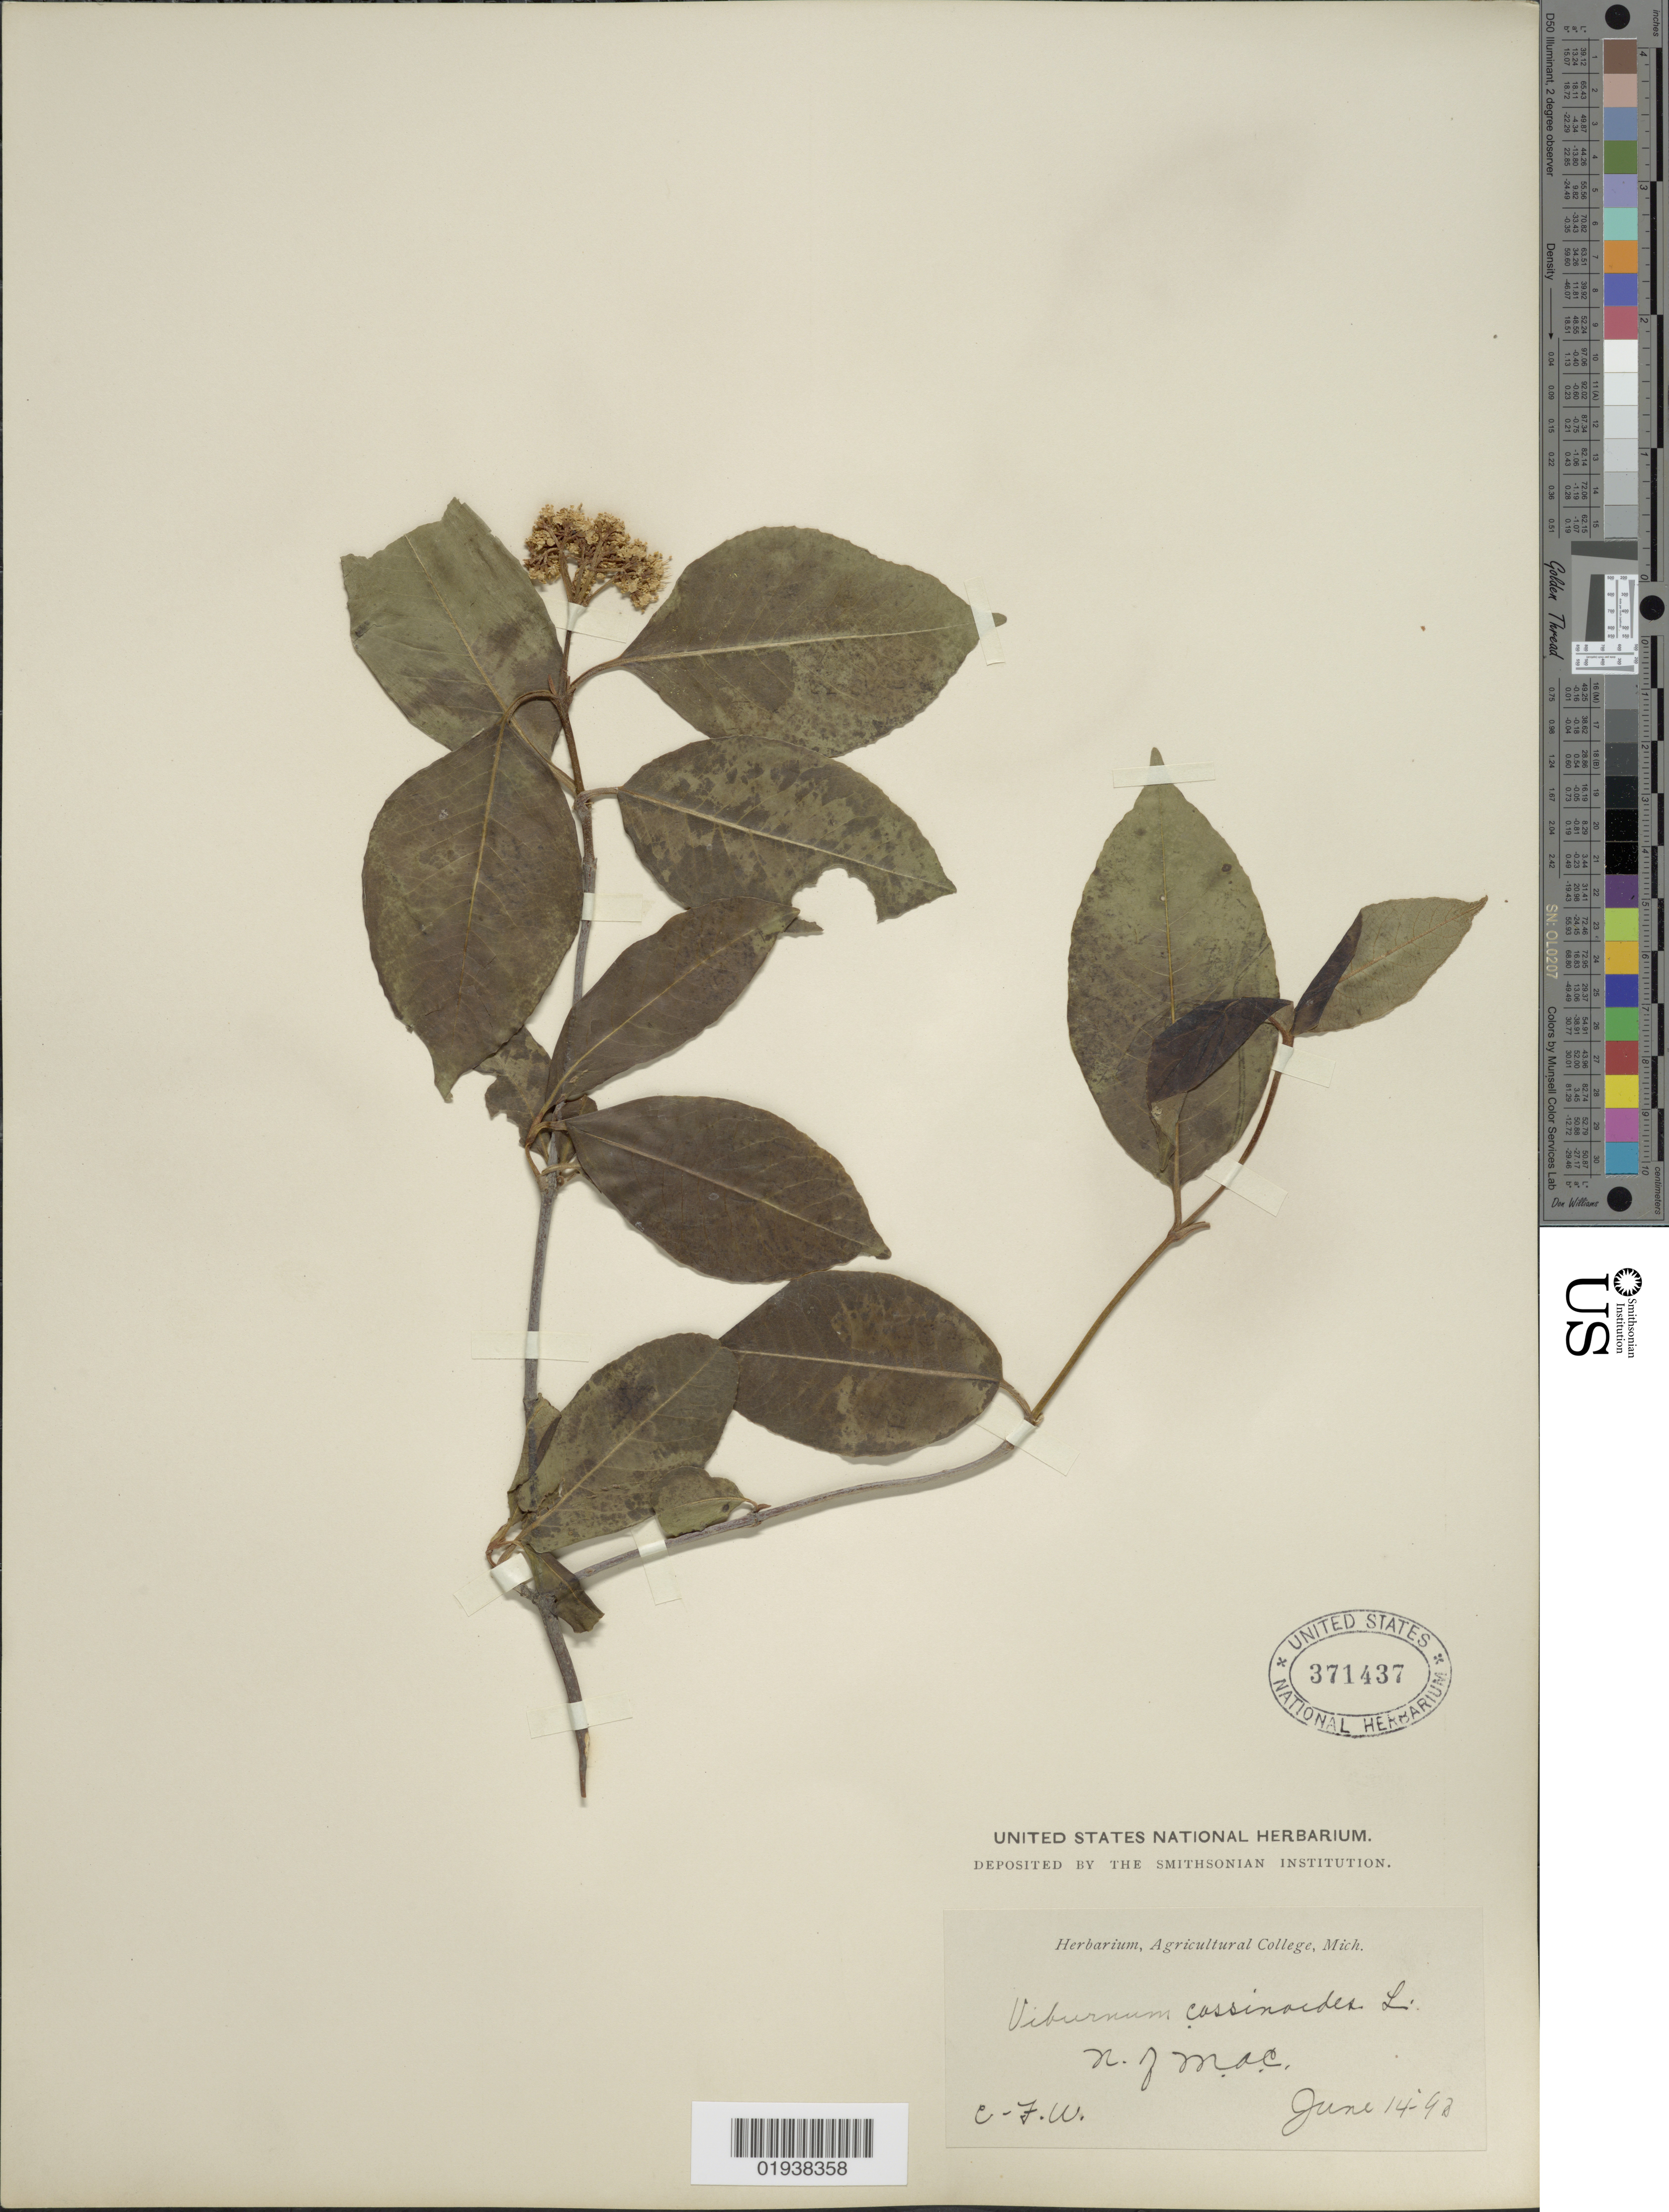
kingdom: Plantae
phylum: Tracheophyta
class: Magnoliopsida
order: Dipsacales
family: Viburnaceae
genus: Viburnum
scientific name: Viburnum cassinoides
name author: L.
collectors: C. F. W.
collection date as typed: Transcribed d/m/y: 14/6/43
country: United States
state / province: Michigan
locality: N. of M.A.C.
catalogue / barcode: US 371437